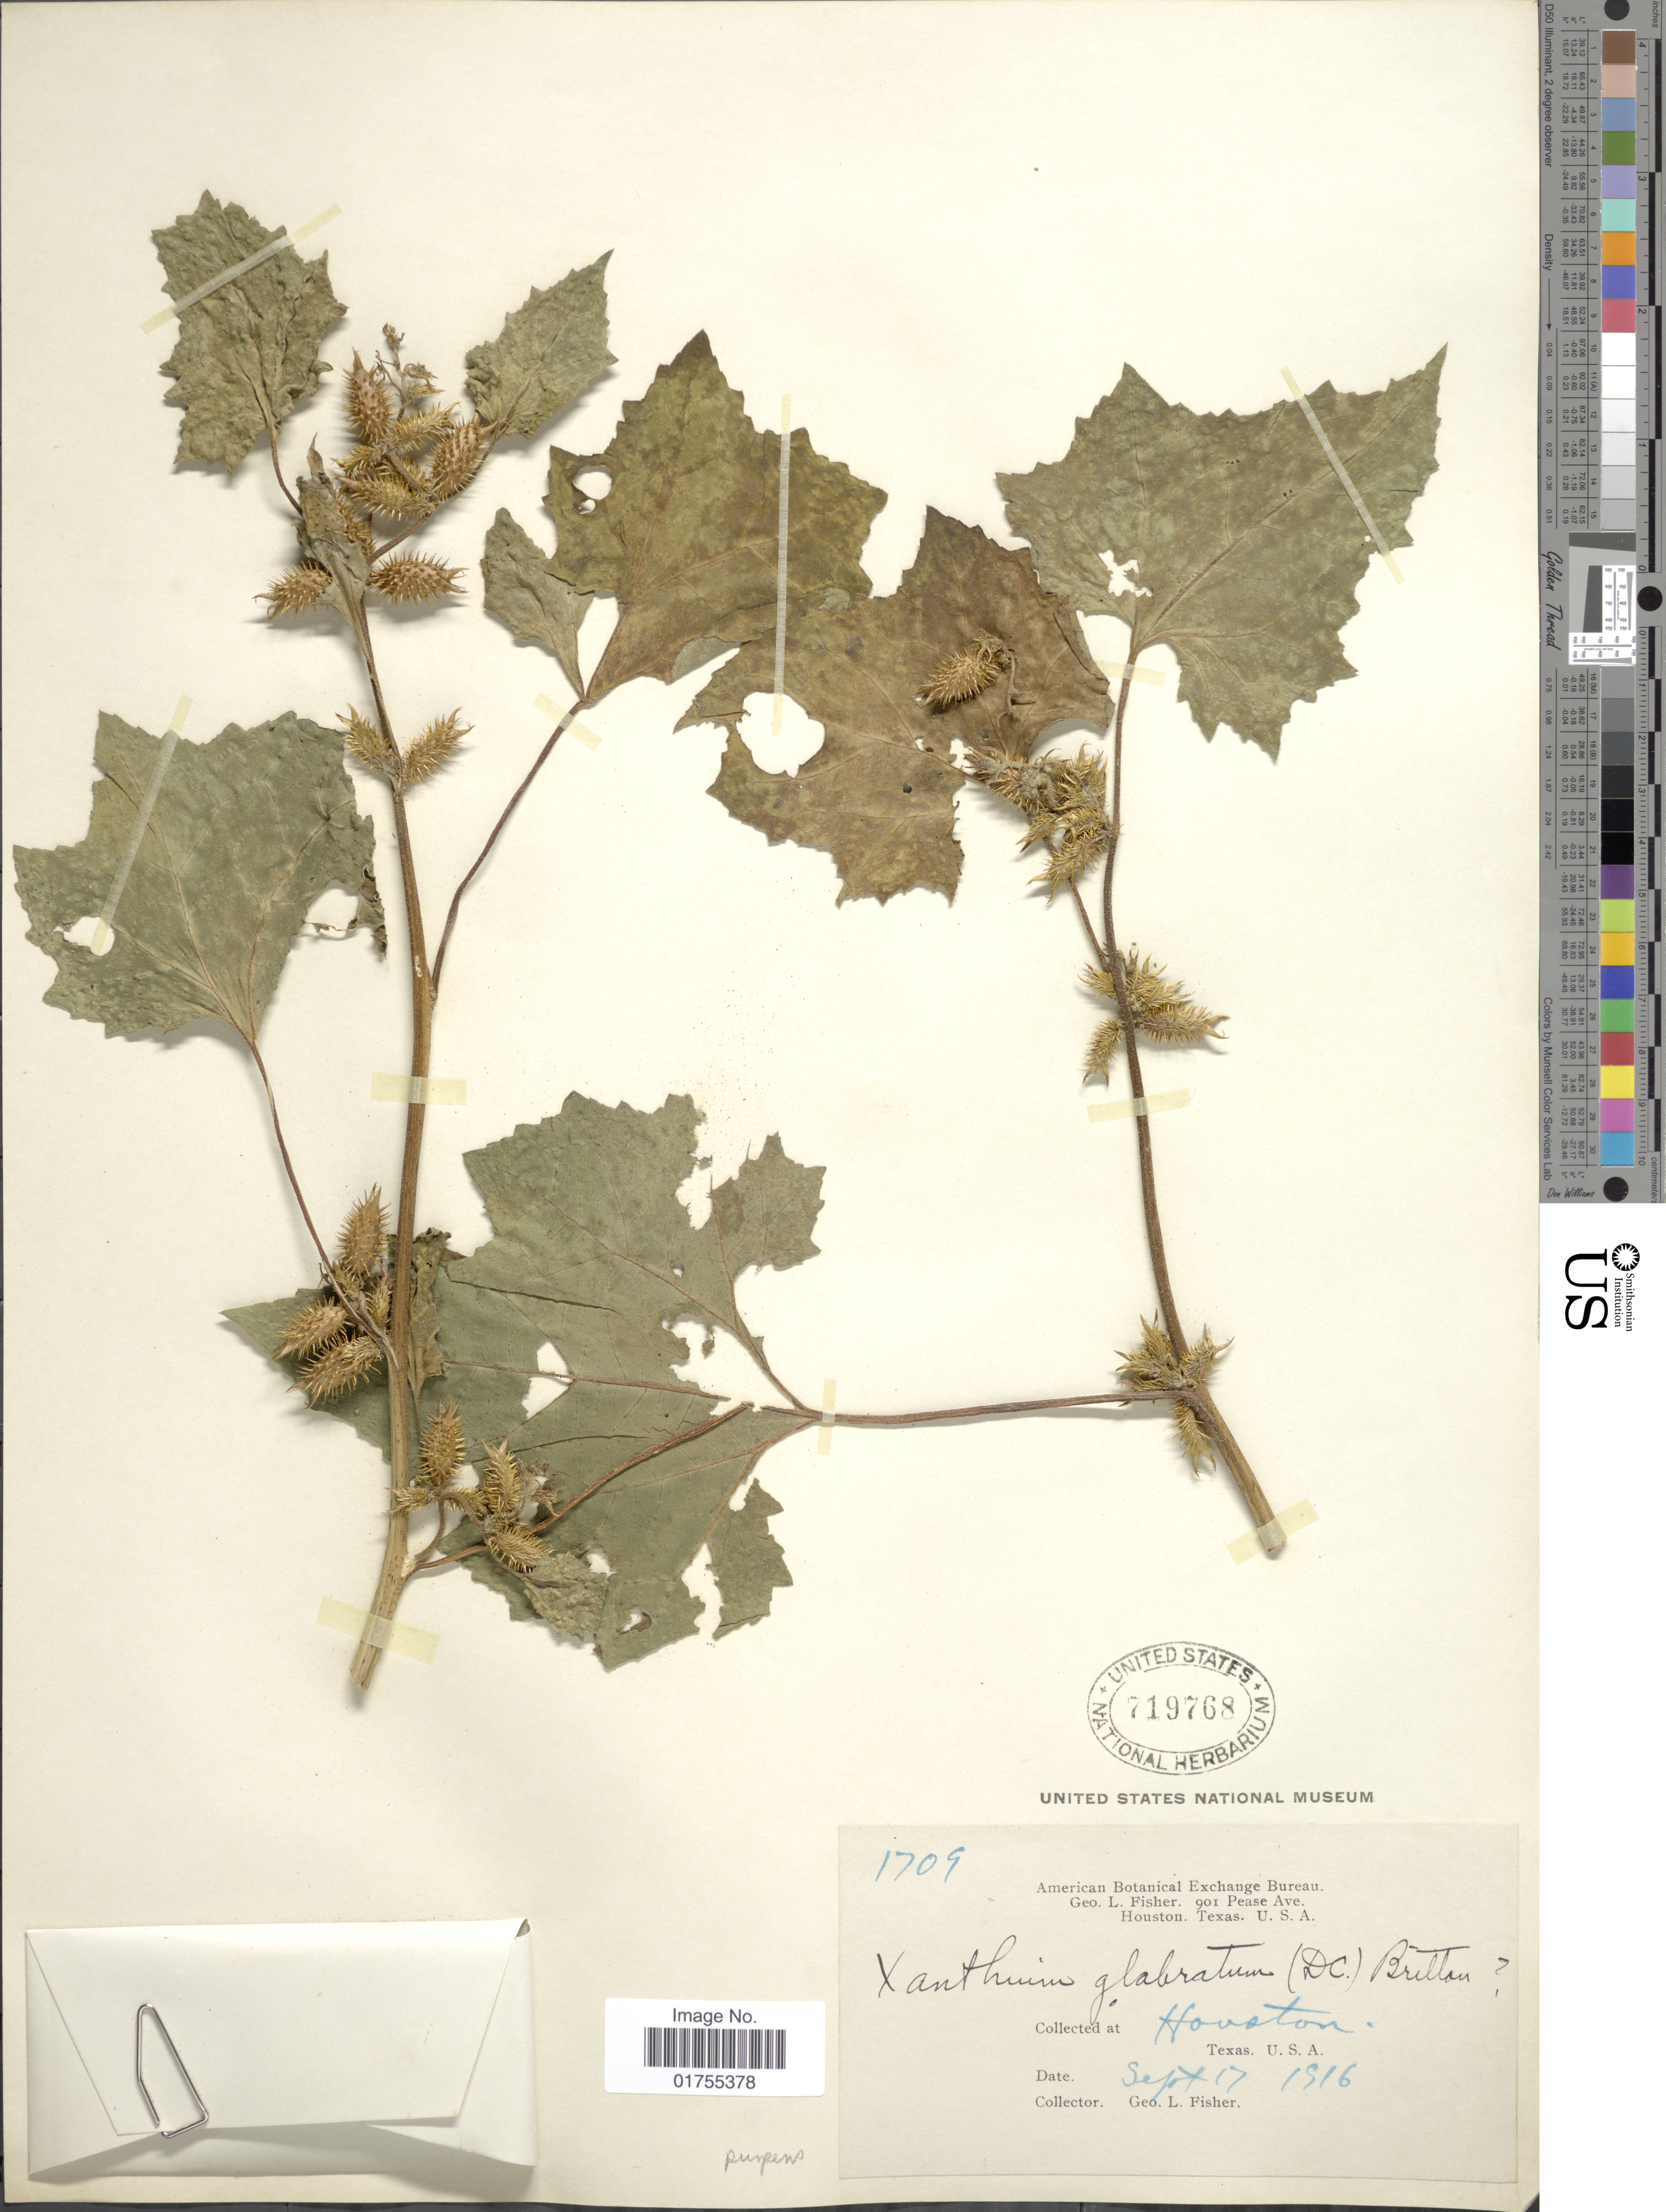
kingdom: Plantae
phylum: Tracheophyta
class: Magnoliopsida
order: Asterales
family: Asteraceae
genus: Xanthium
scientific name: Xanthium strumarium var. glabratum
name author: Mill.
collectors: G. L. Fisher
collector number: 1709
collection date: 1916-09-17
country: United States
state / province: Texas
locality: Houston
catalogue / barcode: US 719768